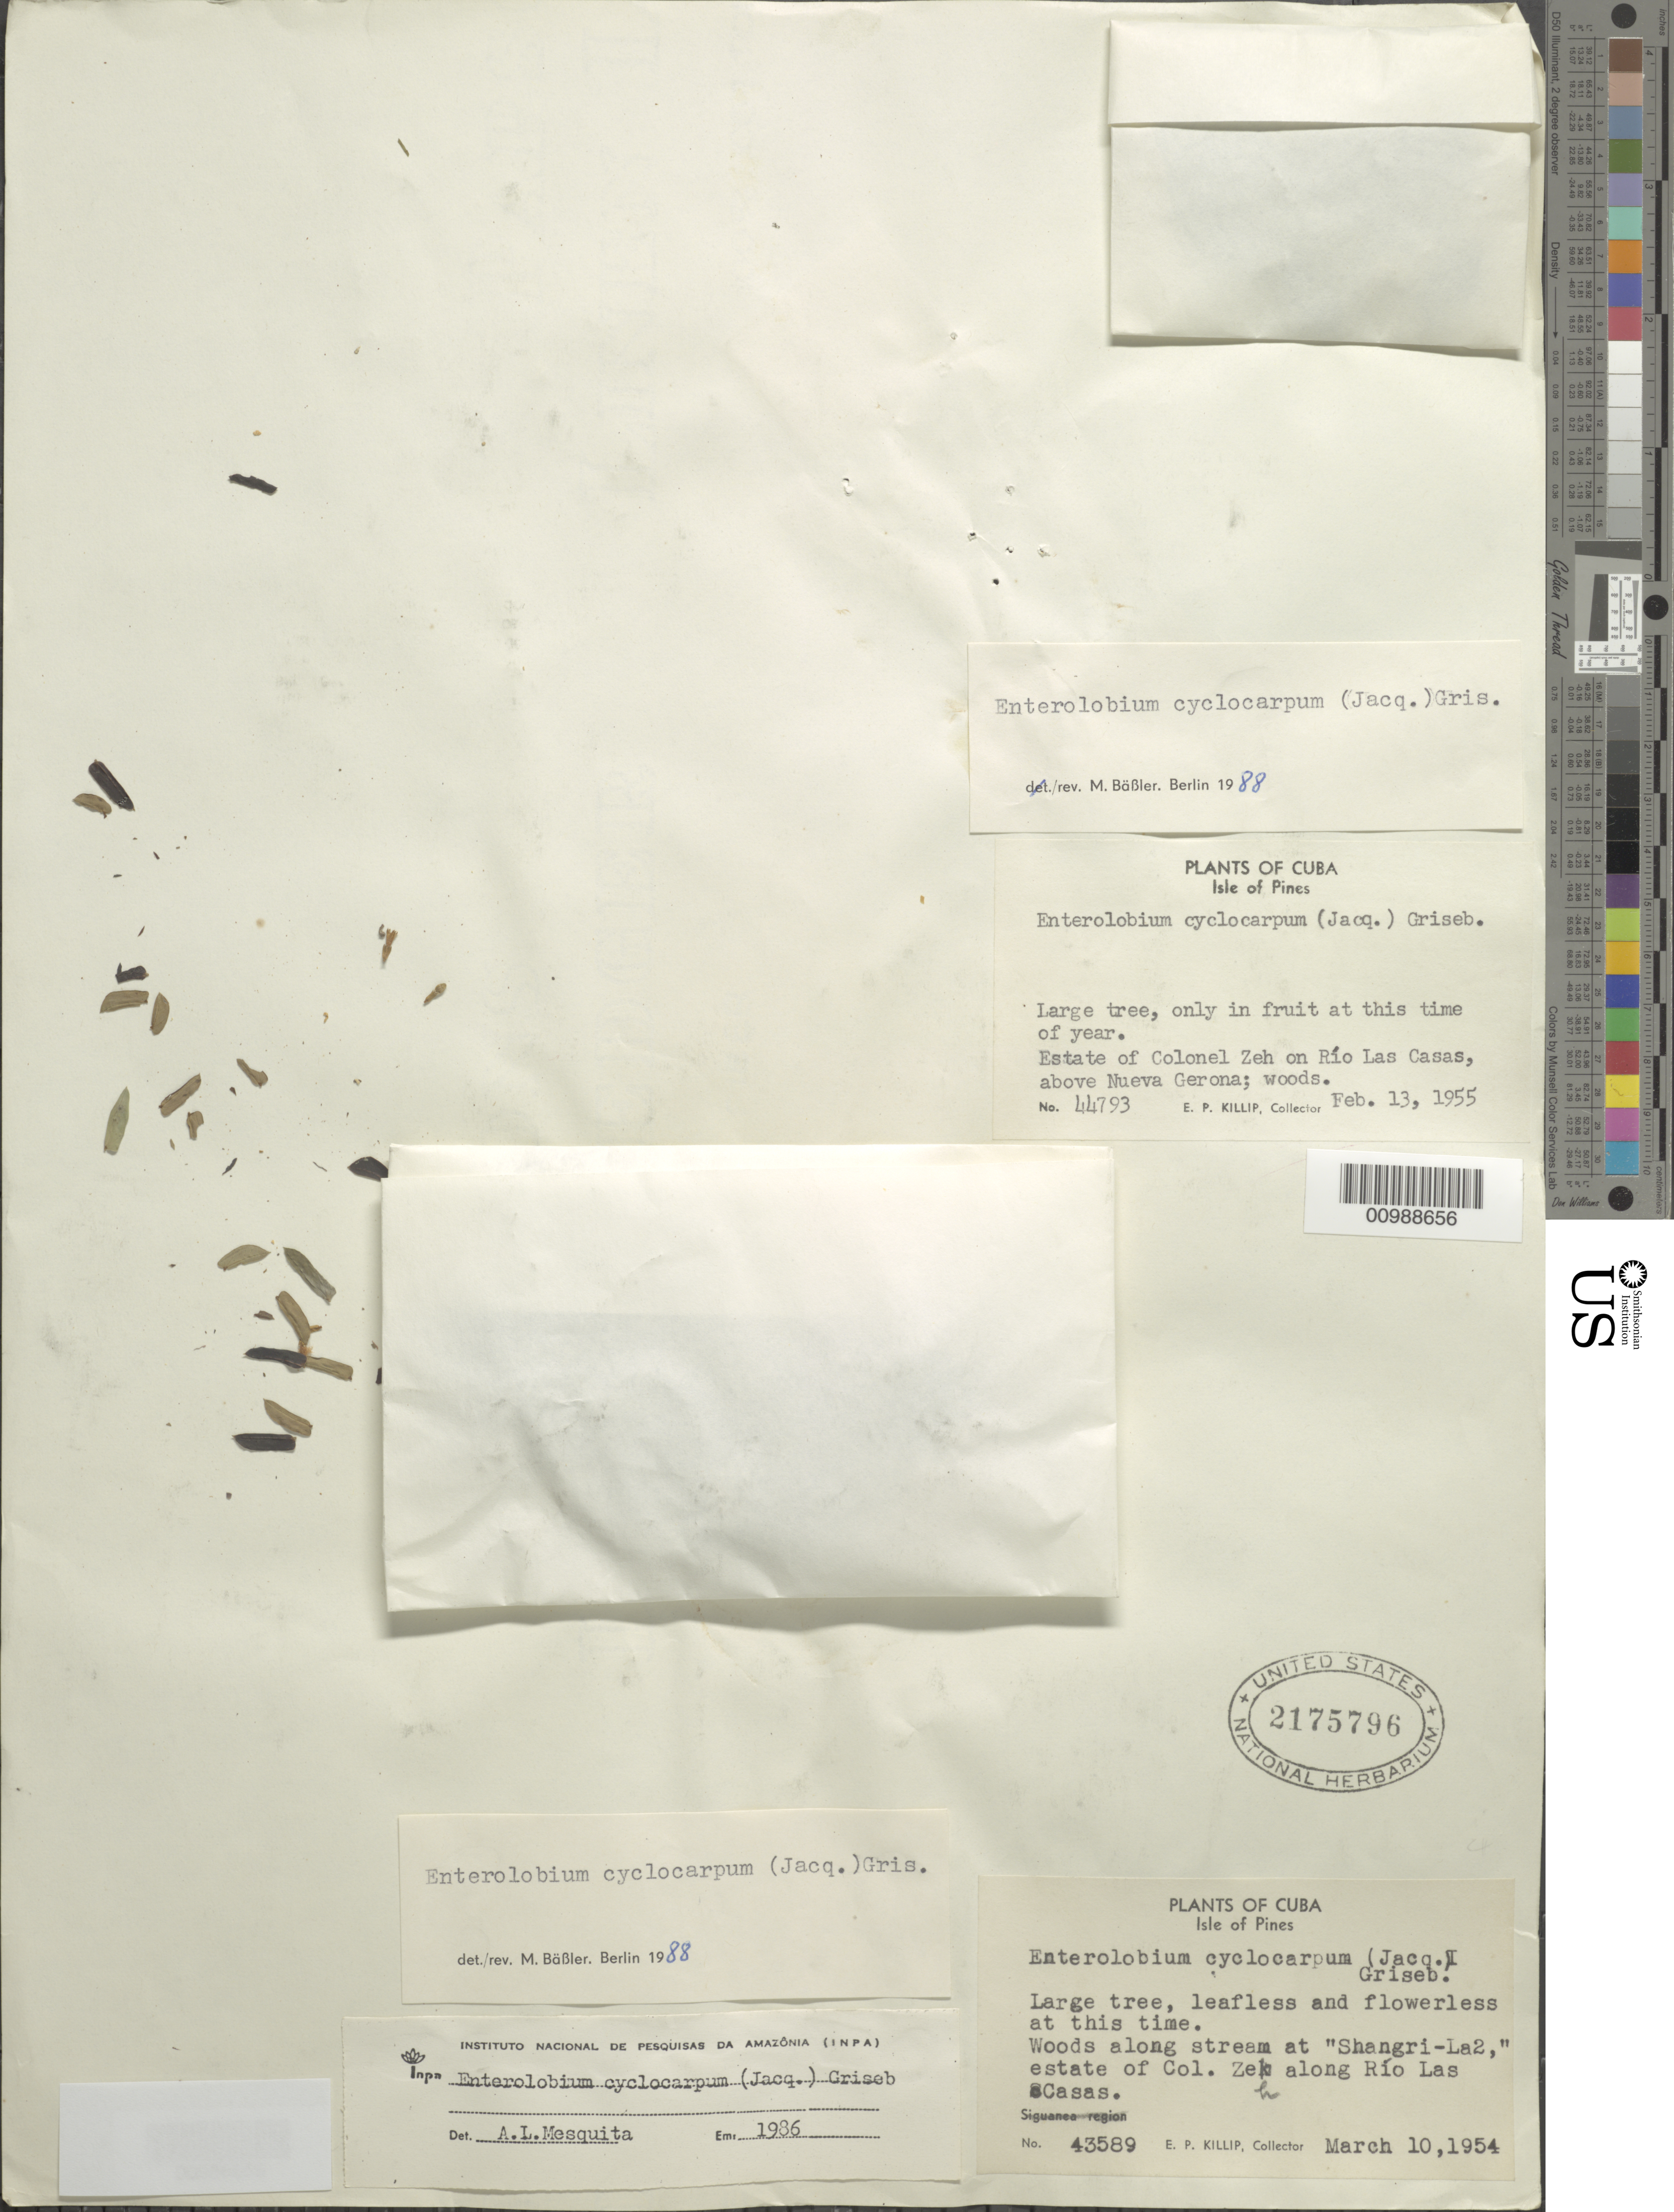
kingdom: Plantae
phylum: Tracheophyta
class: Magnoliopsida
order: Fabales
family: Fabaceae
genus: Enterolobium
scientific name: Enterolobium cyclocarpum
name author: (Jacq.) Griseb.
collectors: E. P. Killip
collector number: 44793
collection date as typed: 13 Feb 1955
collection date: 1955-02-13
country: Cuba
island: Isla de la Juventud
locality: Estate of Col Zeh on Rio Las Casas, above Nueva Gerona, woods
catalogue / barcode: US 2175796